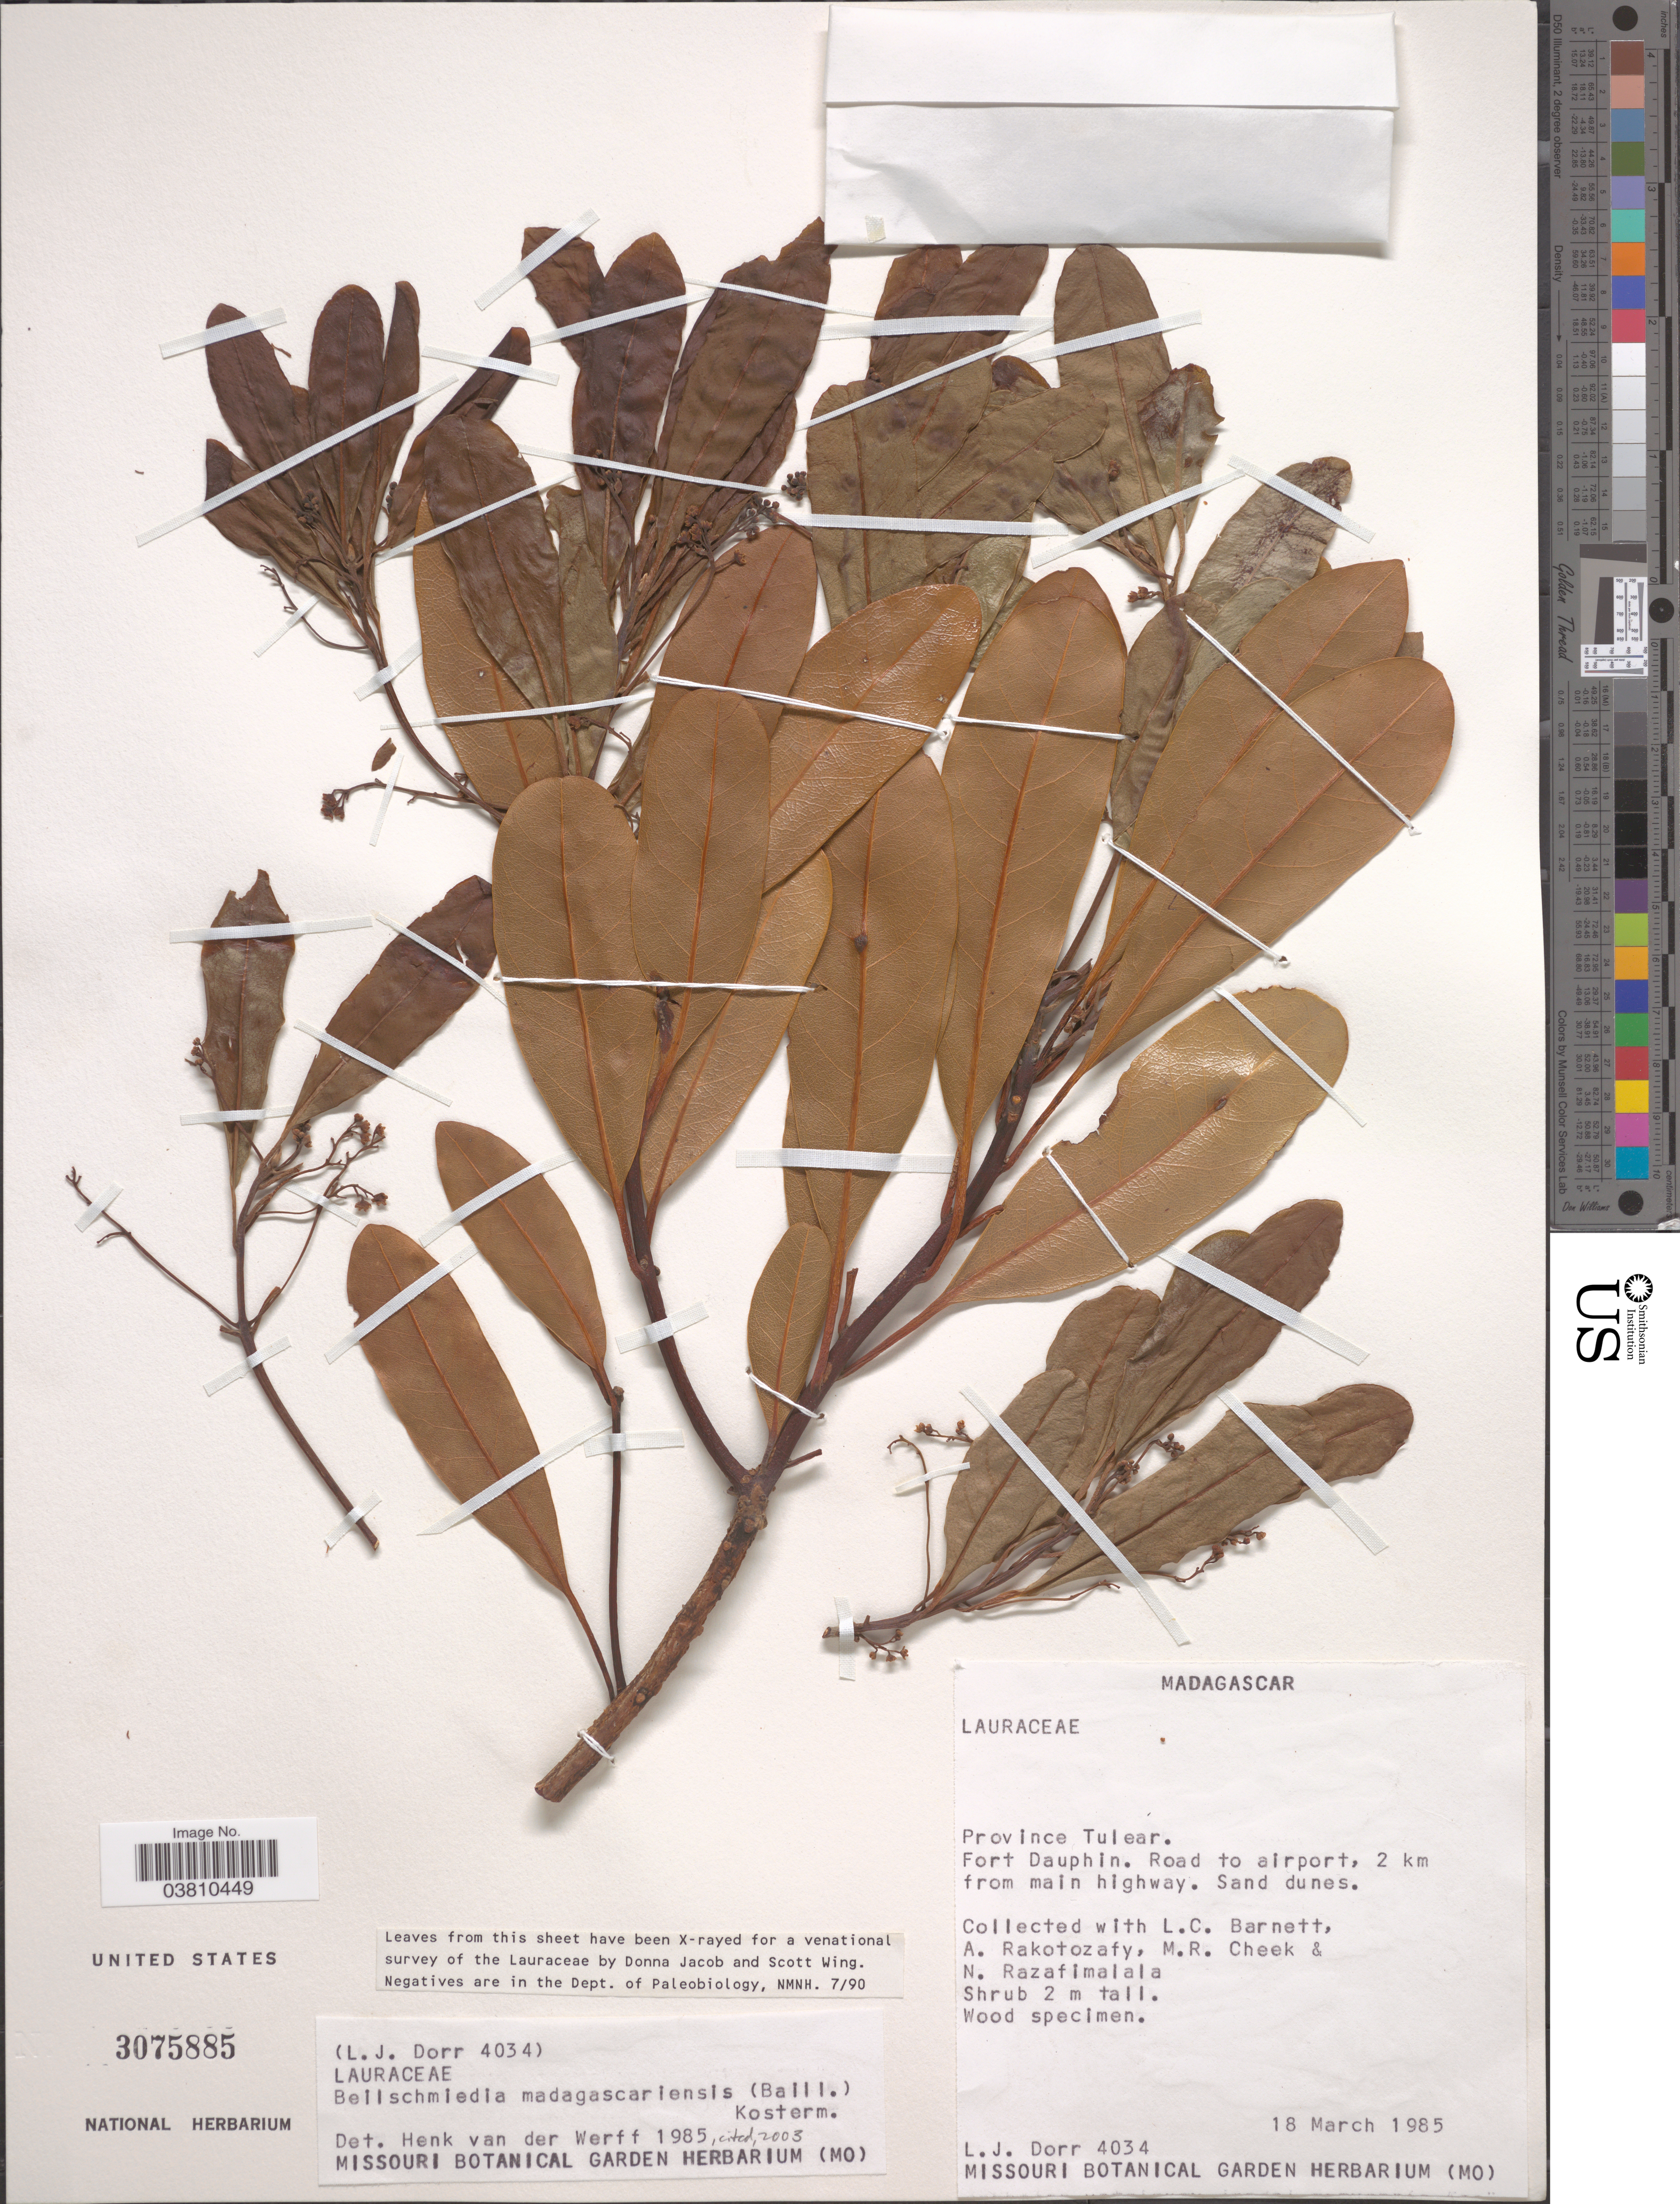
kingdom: Plantae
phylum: Tracheophyta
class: Magnoliopsida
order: Laurales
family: Lauraceae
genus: Beilschmiedia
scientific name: Beilschmiedia madagascariensis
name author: (Danguy) Kosterm.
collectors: L. J. Dorr, L. C. Barnett, A. Rakotozafy, M. Cheek & N. Razafimalala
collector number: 4034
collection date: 1985-03-18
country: Madagascar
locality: Province Tulear. Fort Dauphin. Road to airport, 2 km from main highway.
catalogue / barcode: US 3075885